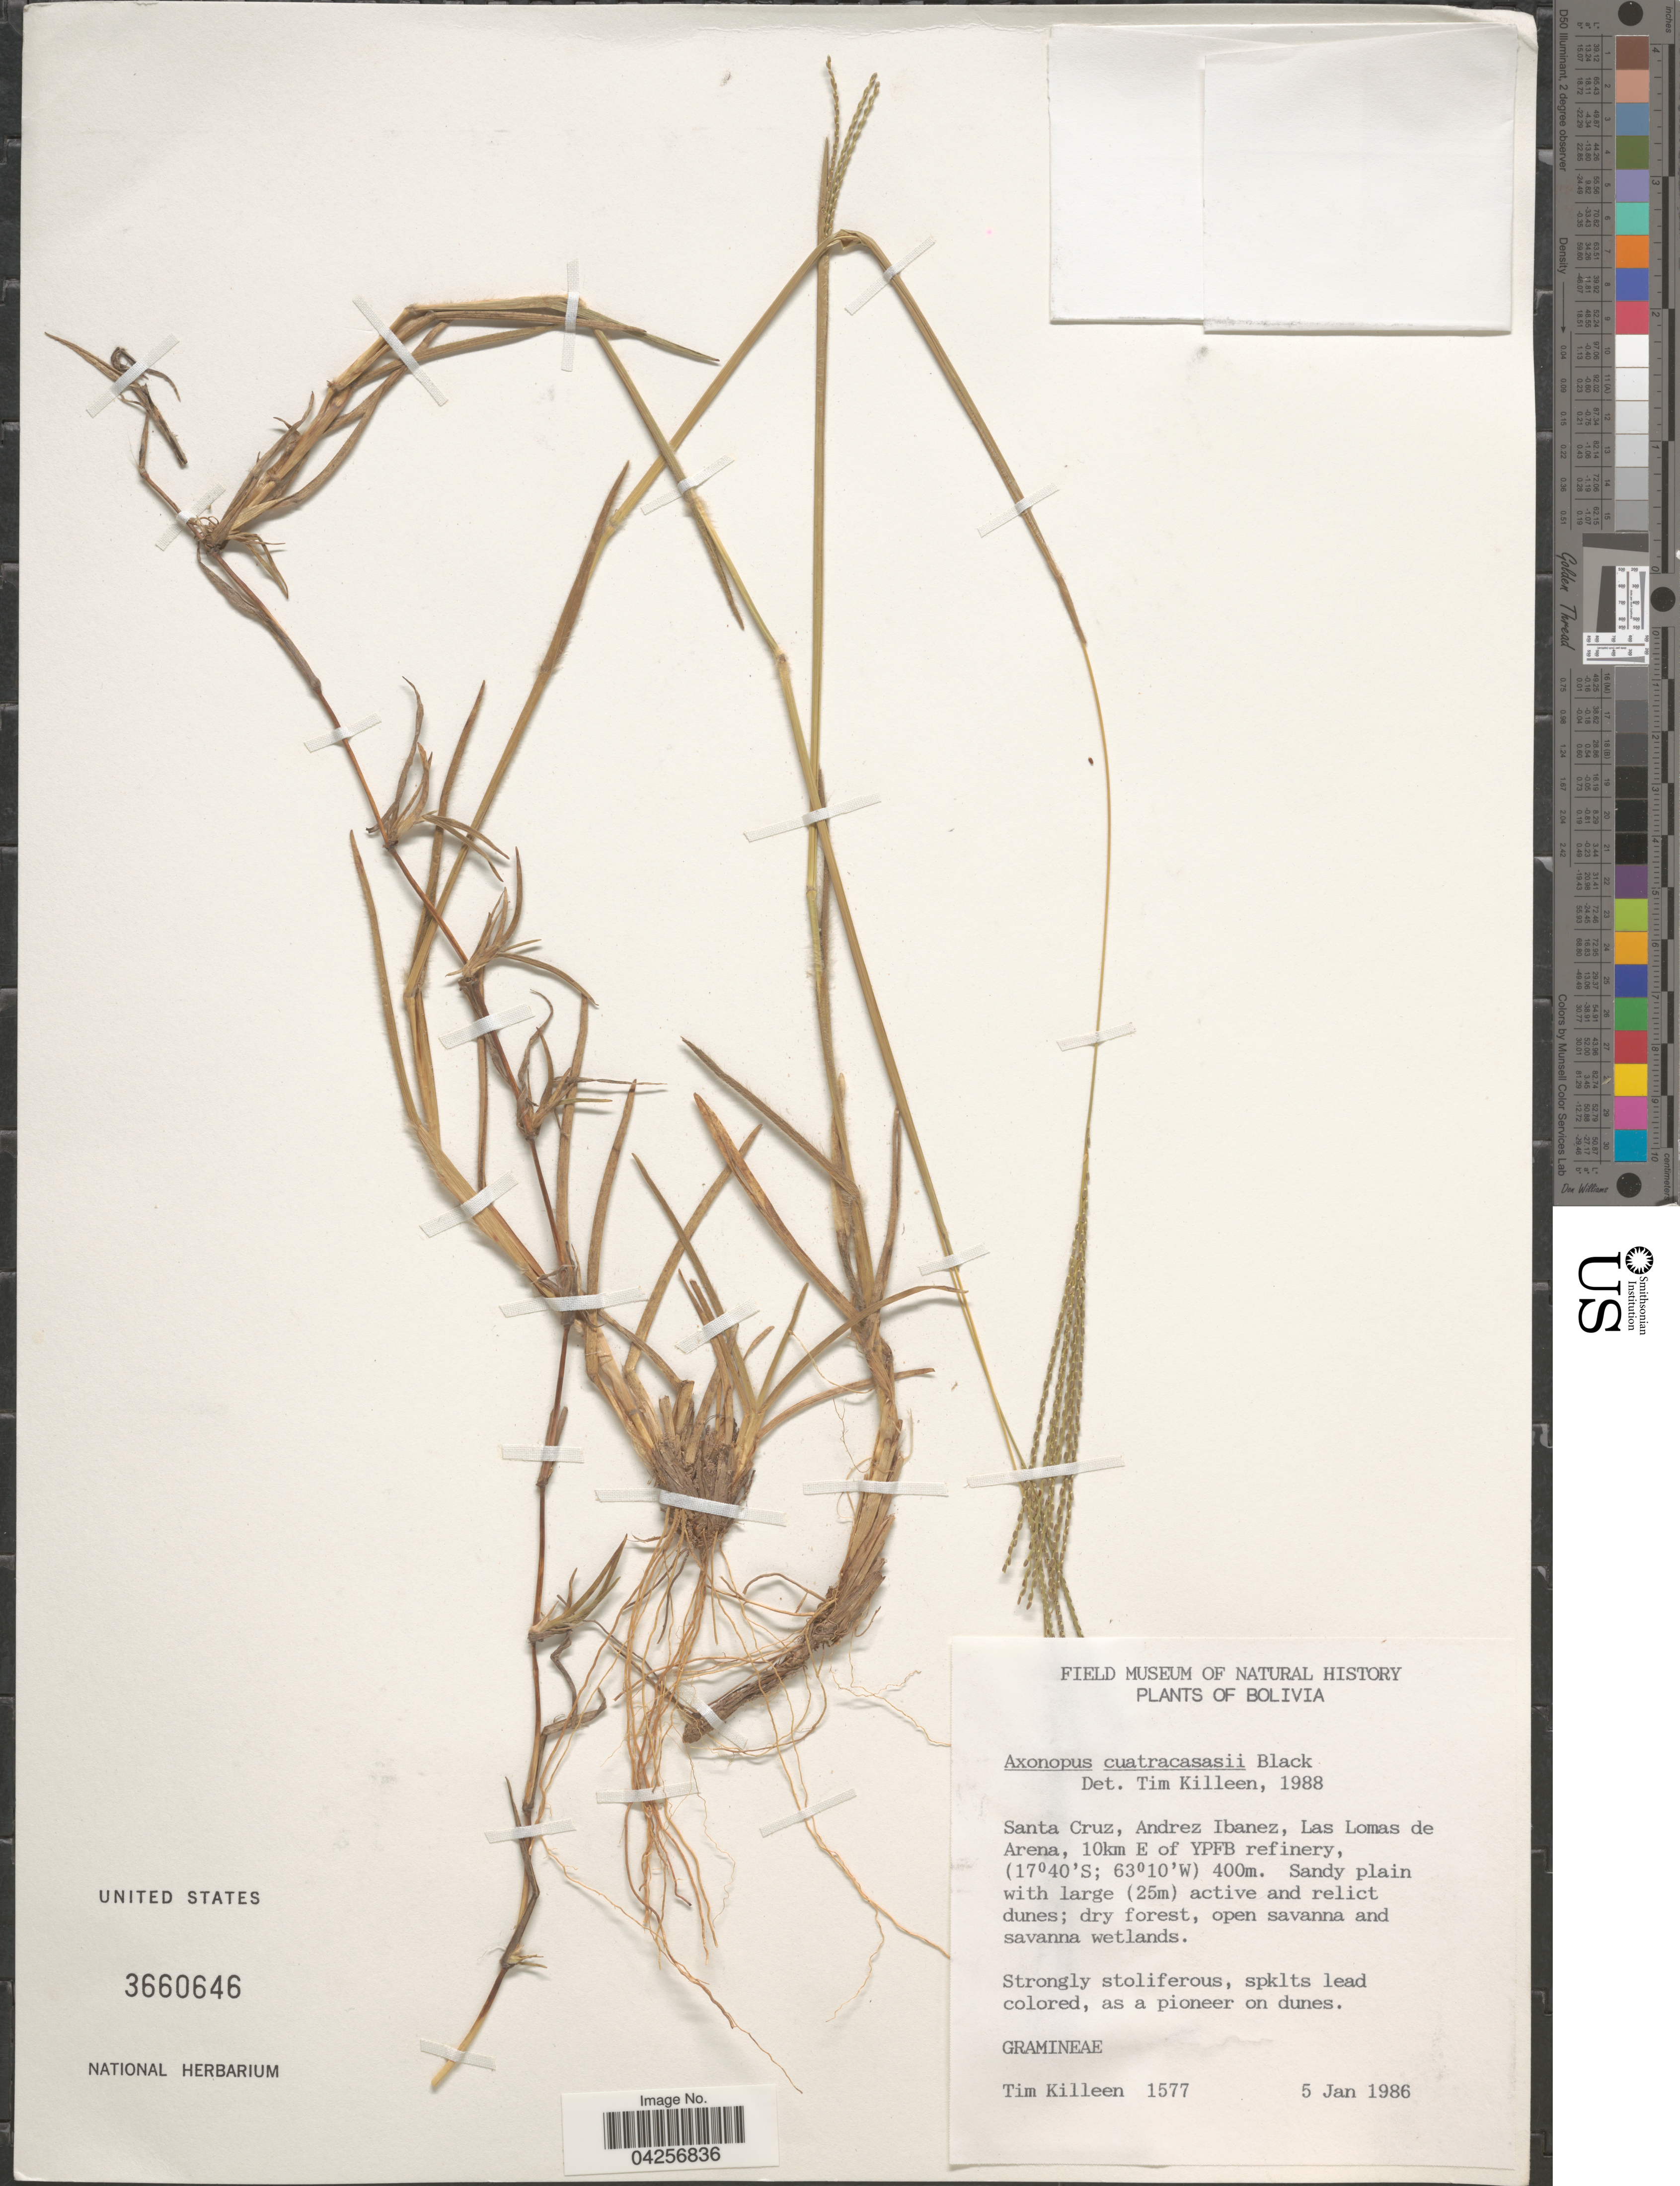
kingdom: Plantae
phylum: Tracheophyta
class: Liliopsida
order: Poales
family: Poaceae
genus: Axonopus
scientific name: Axonopus cuatrecasasii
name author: G.A. Black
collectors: T. J. Killeen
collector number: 1577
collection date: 1986-01-05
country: Bolivia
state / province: Santa Cruz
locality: Andrez Ibanez, Las Lomas de Arena, 10km E of YPFB refinery.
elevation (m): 400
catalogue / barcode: US 3660646